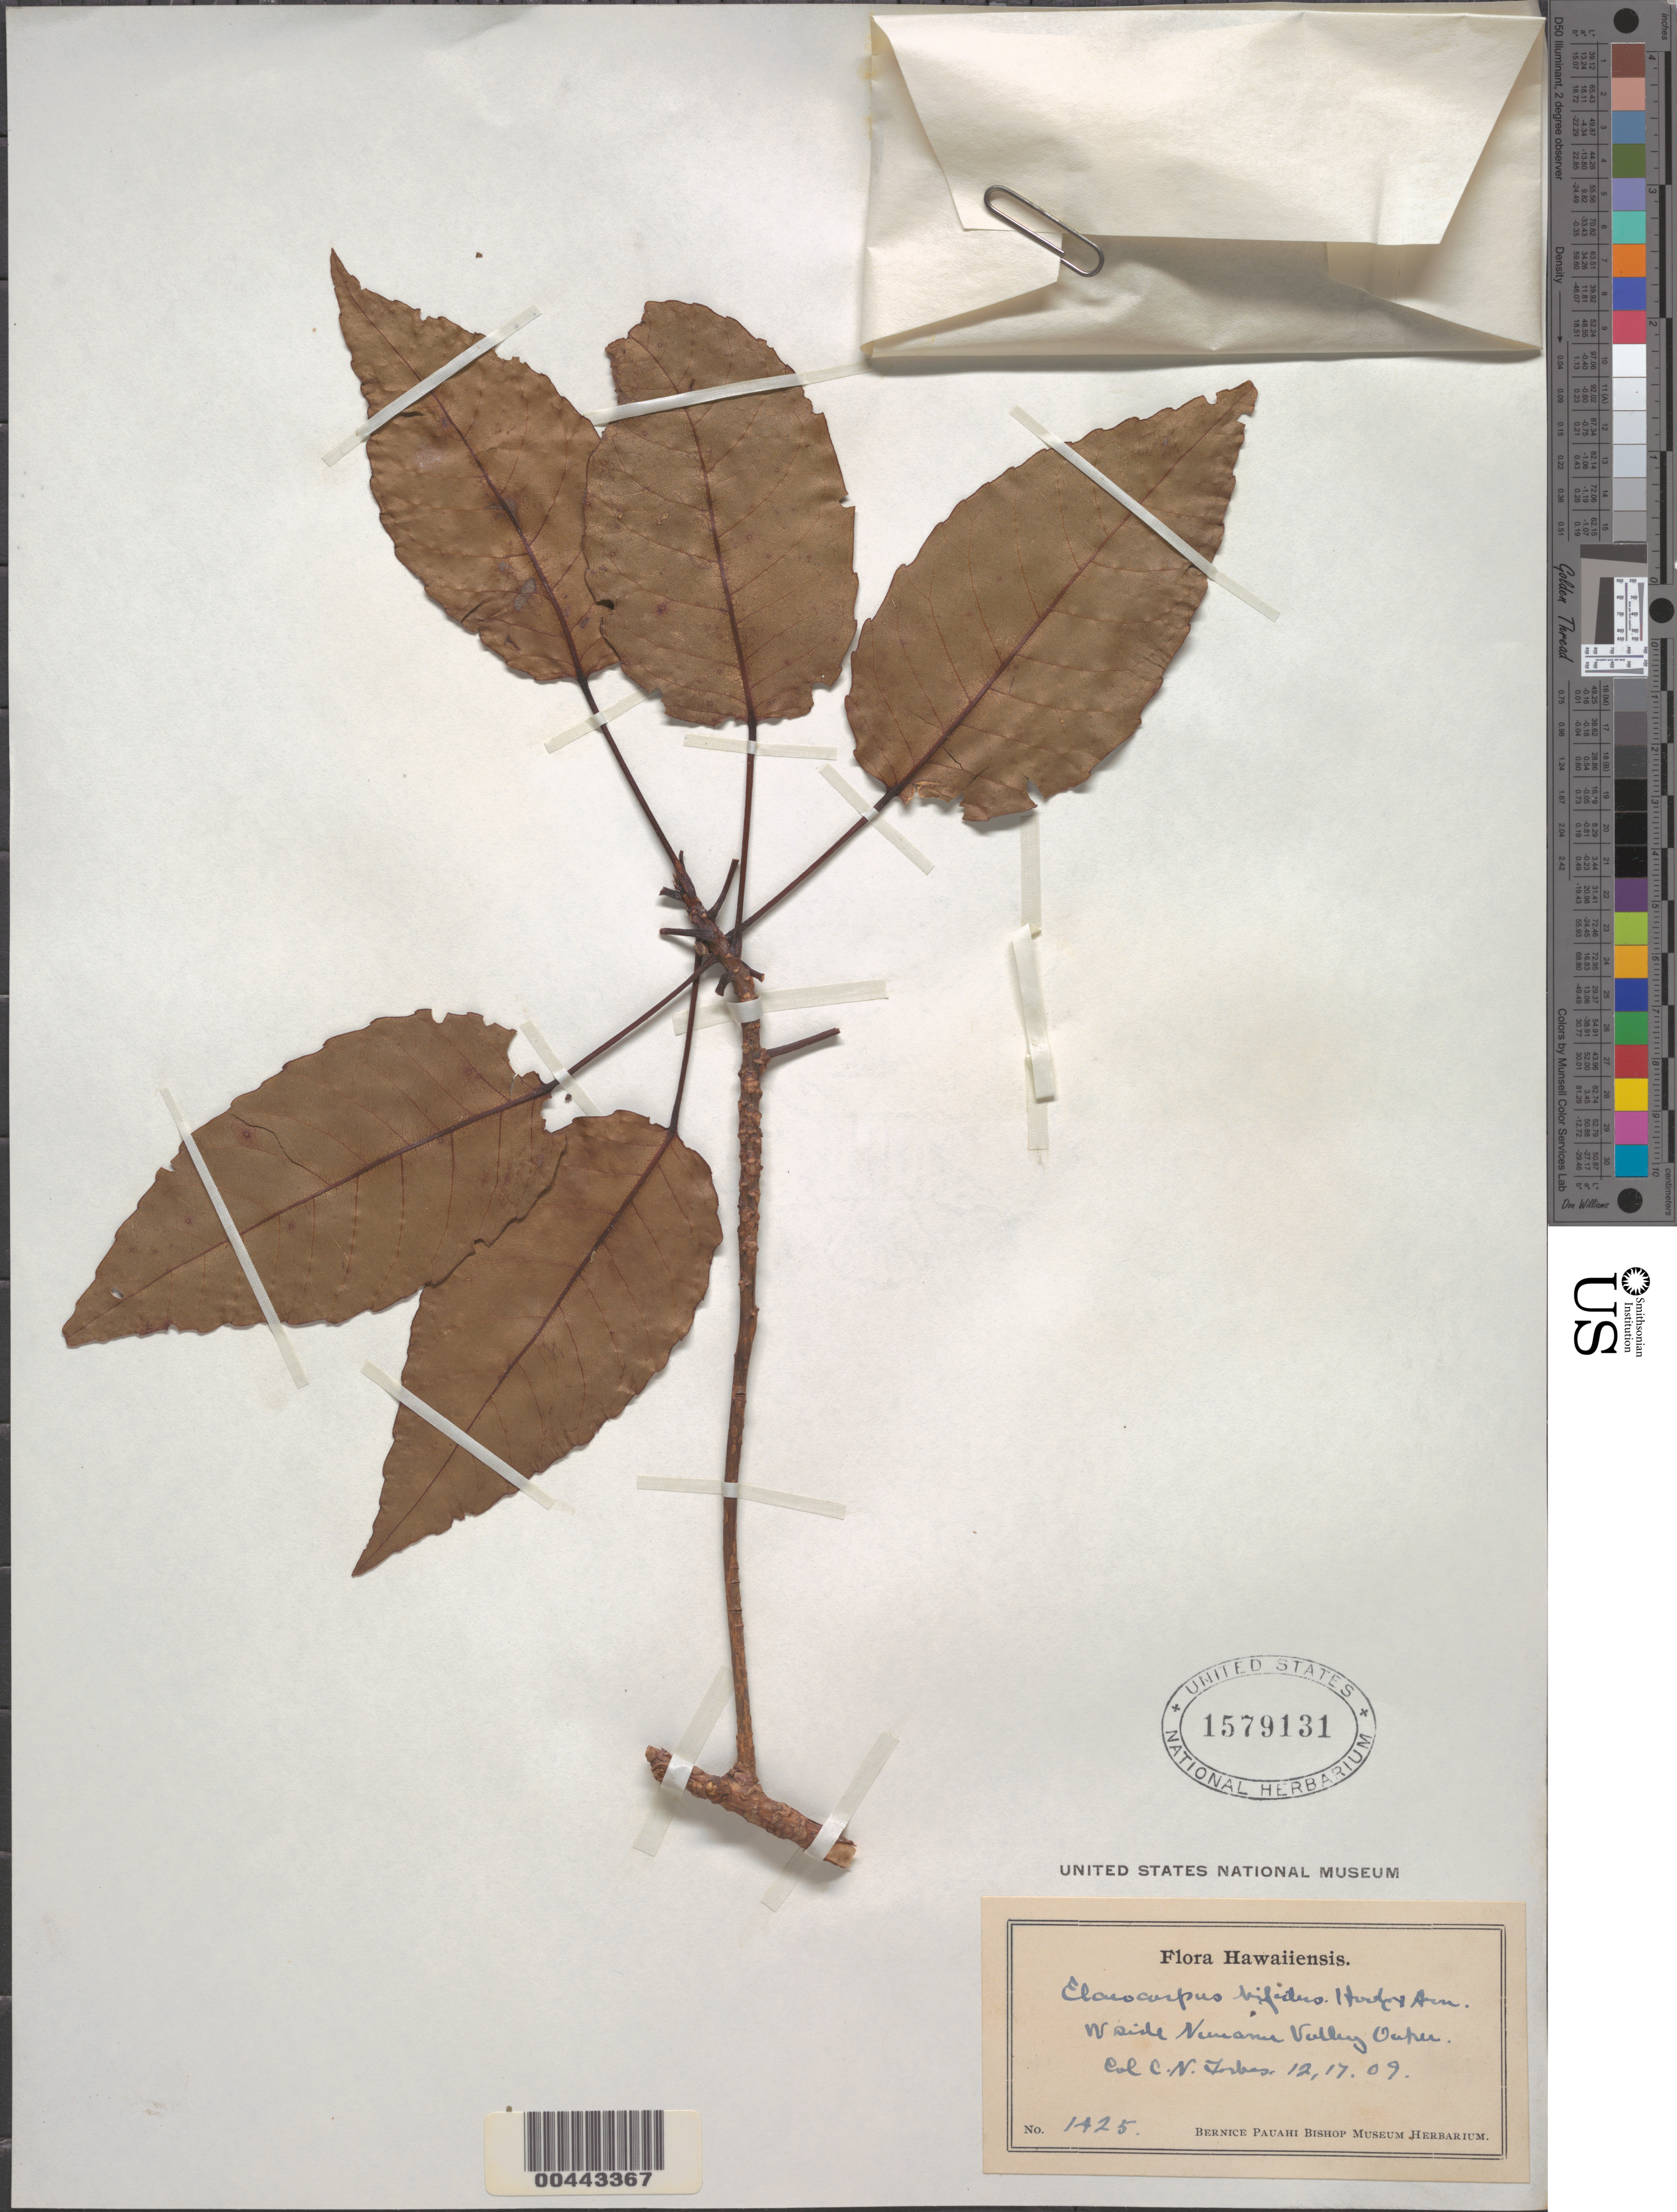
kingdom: Plantae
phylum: Tracheophyta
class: Magnoliopsida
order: Oxalidales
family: Elaeocarpaceae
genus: Elaeocarpus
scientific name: Elaeocarpus bifidus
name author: Hook. & Arn.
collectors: C. N. Forbes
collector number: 1425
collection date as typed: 17 Dec 1909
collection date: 1909-12-17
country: United States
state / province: Hawaii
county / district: Honolulu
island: Oahu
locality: W side Nuuanu Valley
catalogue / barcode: US 1579131